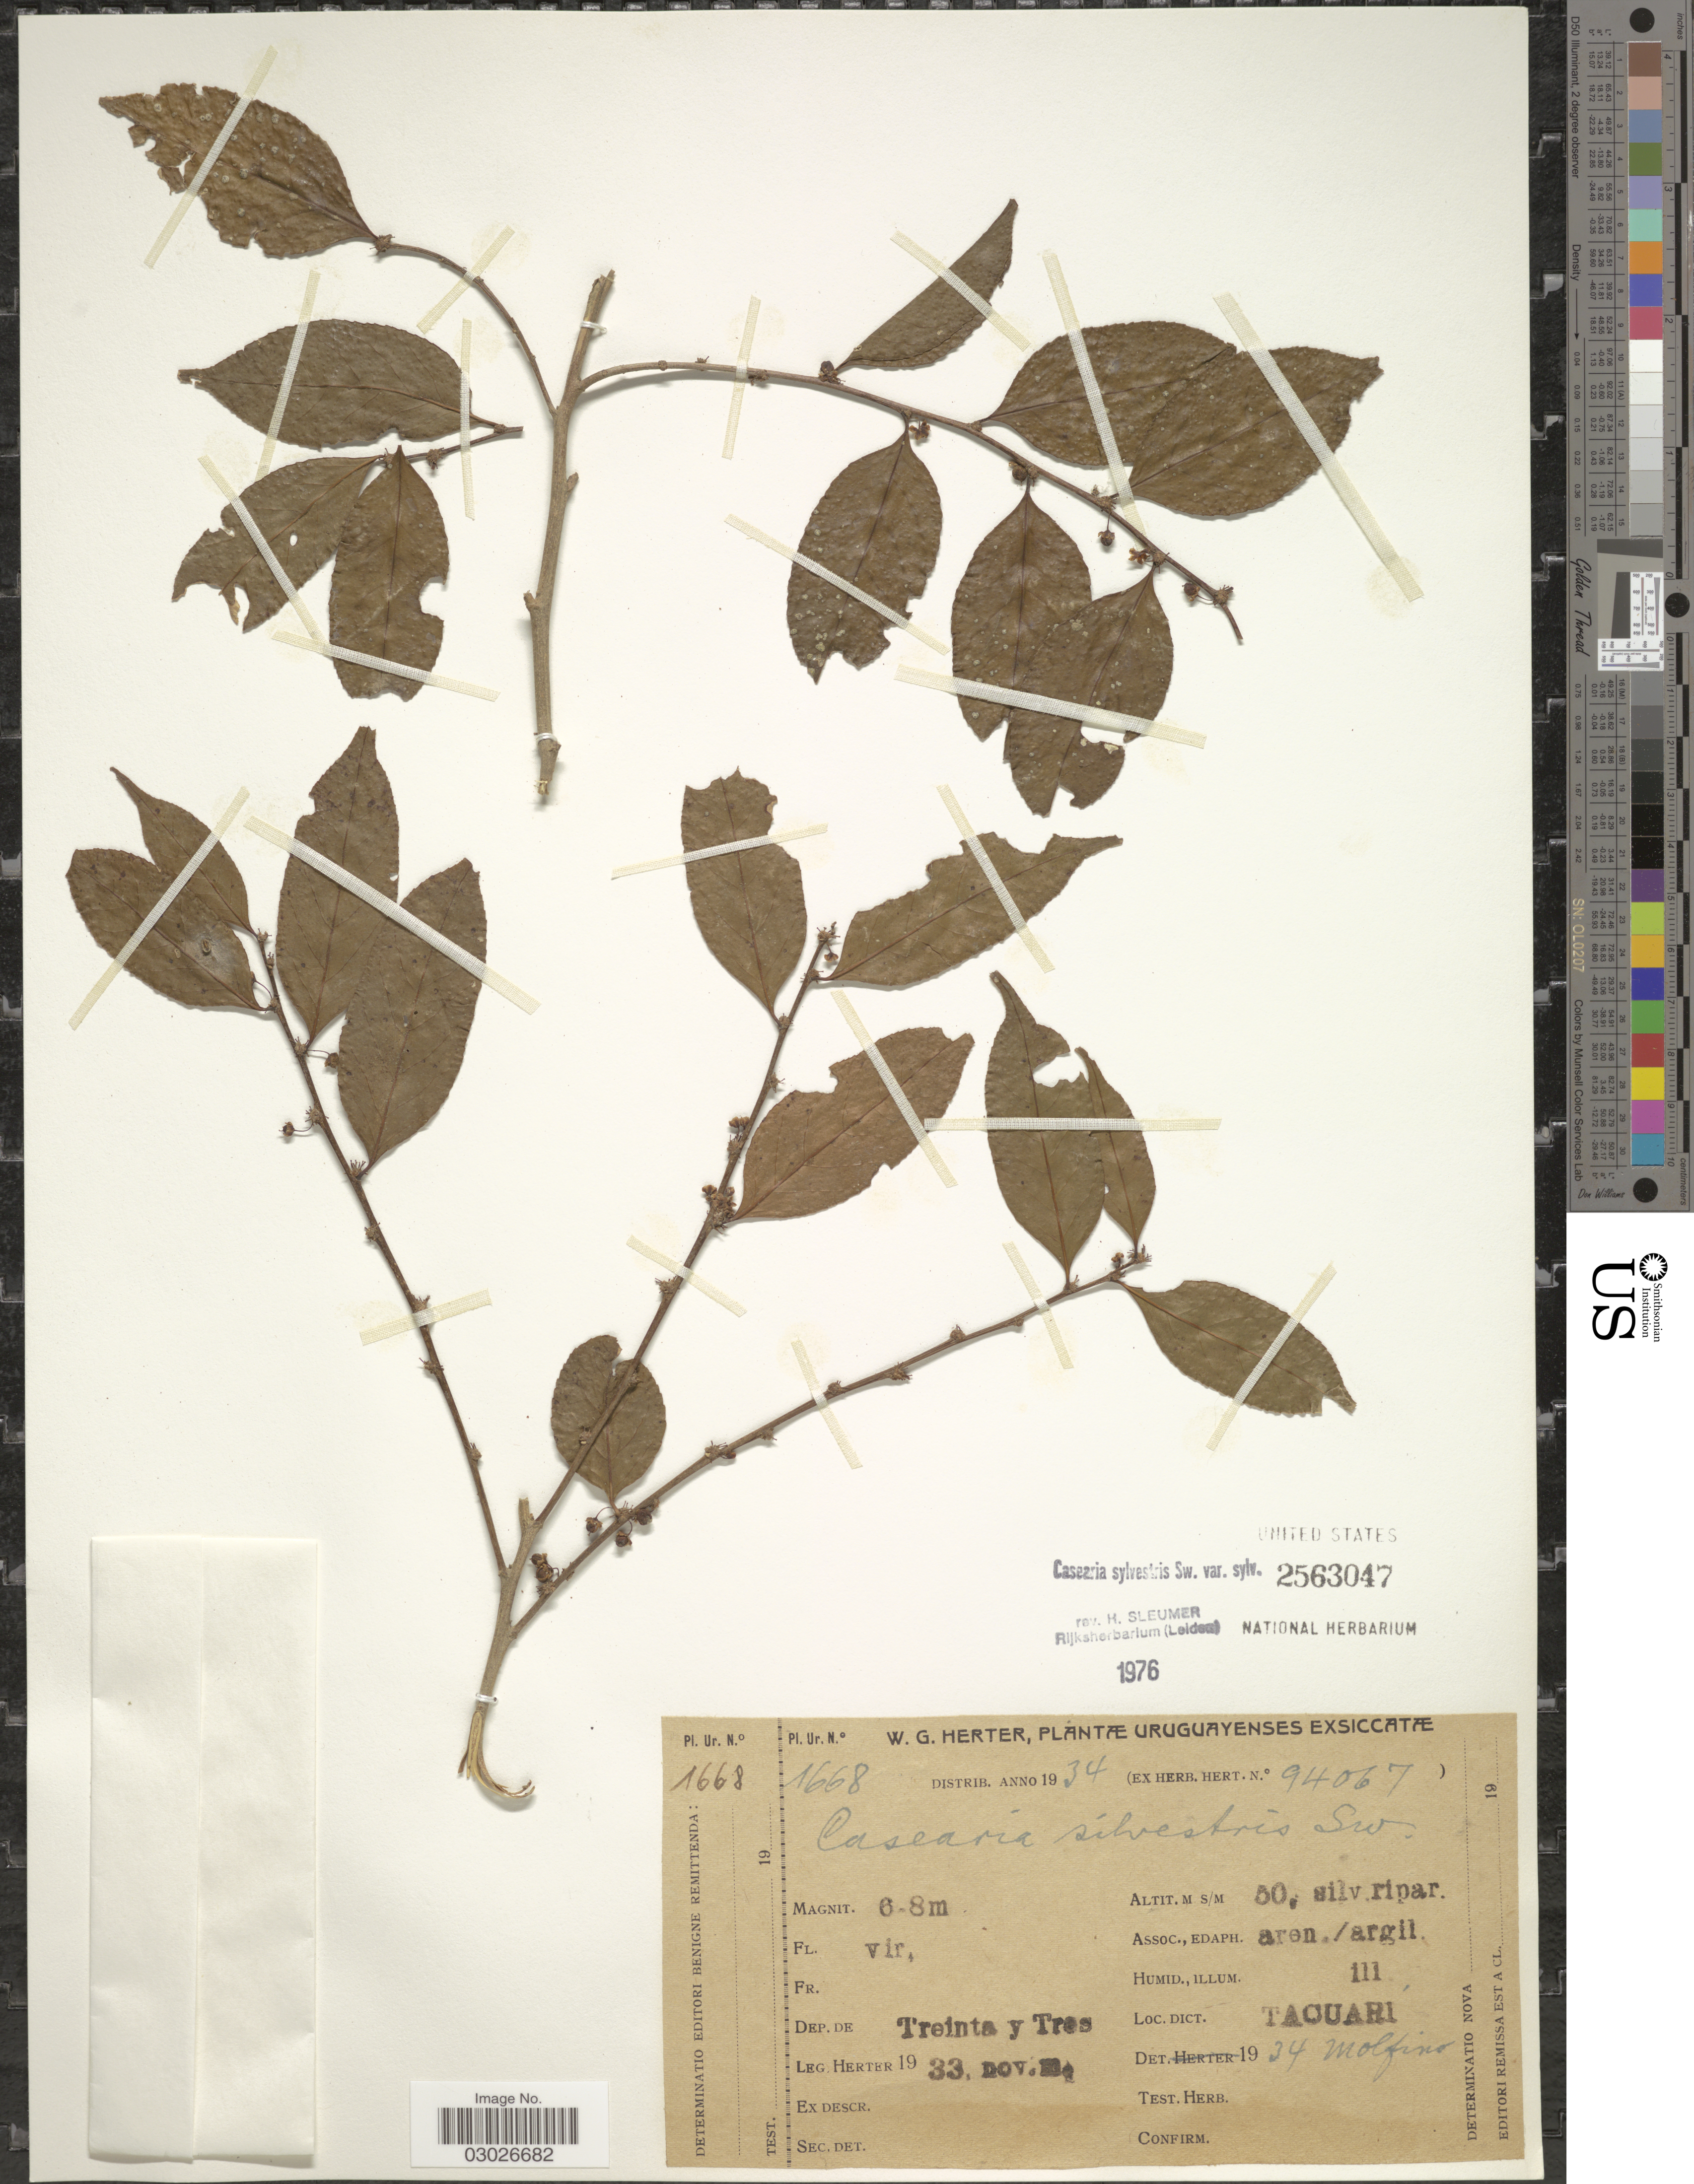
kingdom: Plantae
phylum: Tracheophyta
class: Magnoliopsida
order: Malpighiales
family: Salicaceae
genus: Casearia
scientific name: Casearia sylvestris var. sylvestris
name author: Sw.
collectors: W. G. Herter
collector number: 1668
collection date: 1933-11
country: Uruguay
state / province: Treinta y Tres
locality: Dep. de Treinta y Tres. Tacuari.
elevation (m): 50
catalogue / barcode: US 2563047